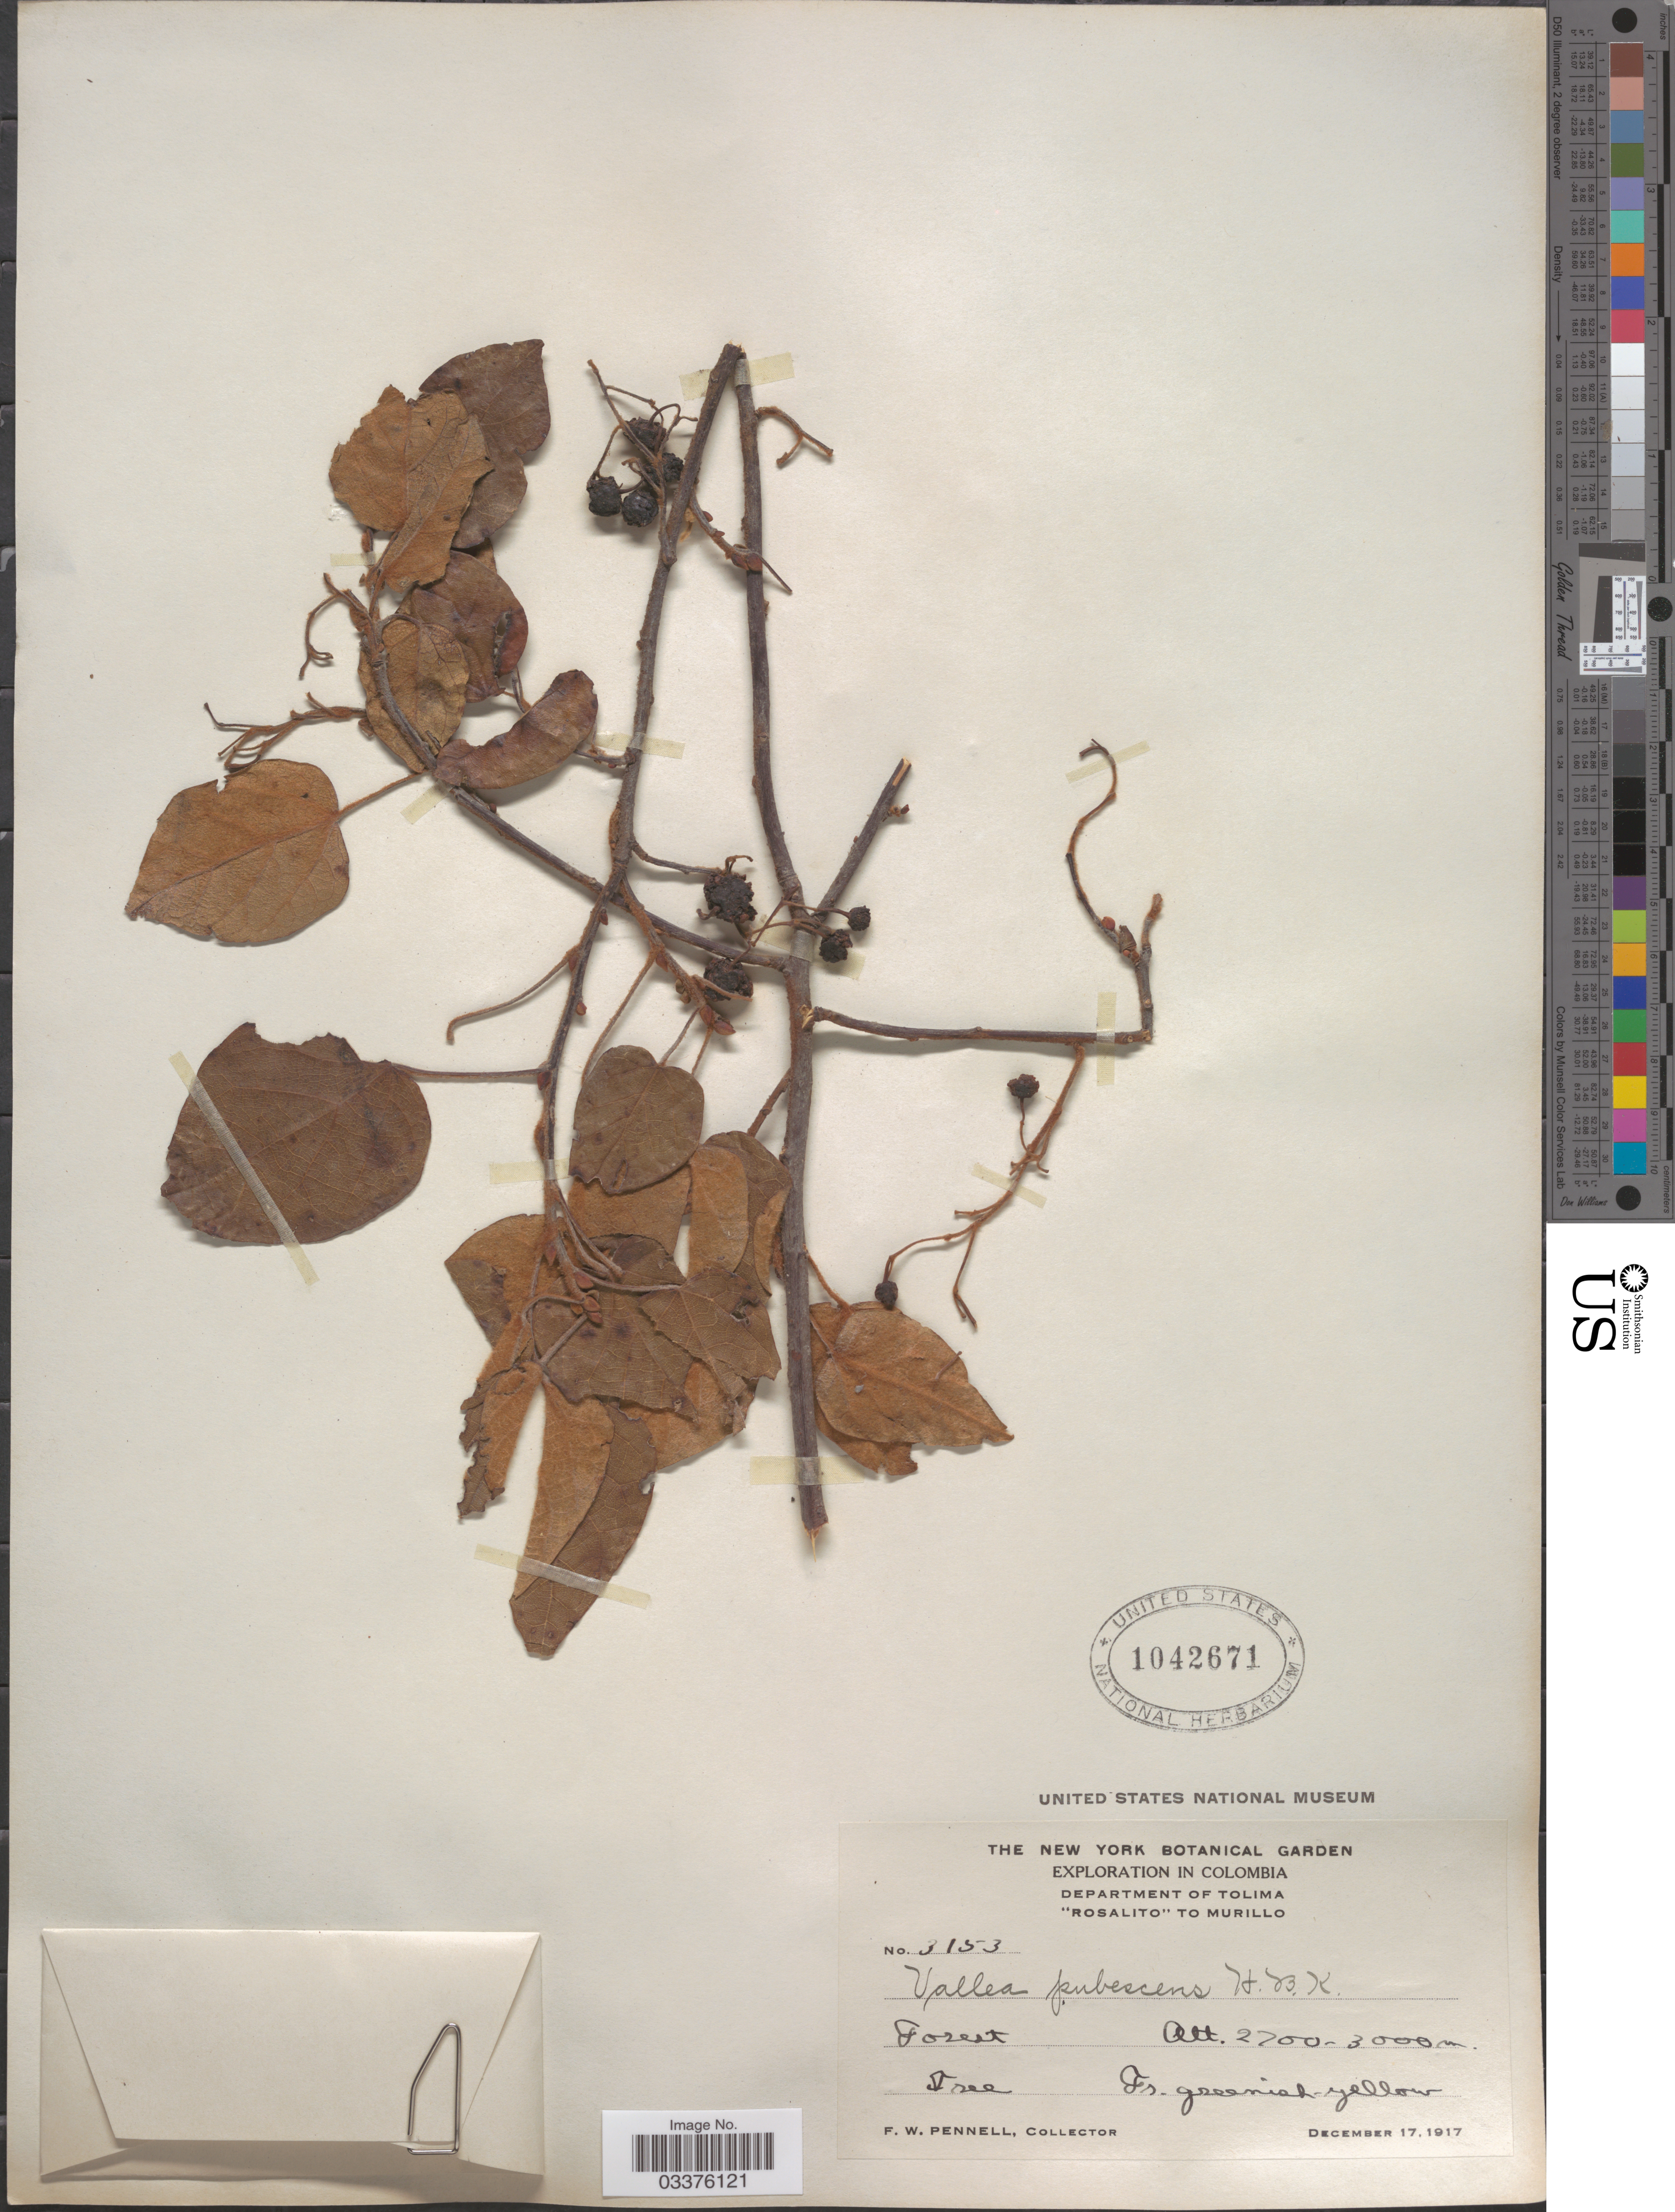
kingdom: Plantae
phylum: Tracheophyta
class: Magnoliopsida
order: Oxalidales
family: Elaeocarpaceae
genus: Vallea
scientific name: Vallea stipularis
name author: L. f.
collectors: F. W. Pennell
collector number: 3153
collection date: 1917-12-17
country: Colombia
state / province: Tolima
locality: Department of Tolima, "Rosalito"to Murillo.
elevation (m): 2700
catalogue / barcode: US 1042671